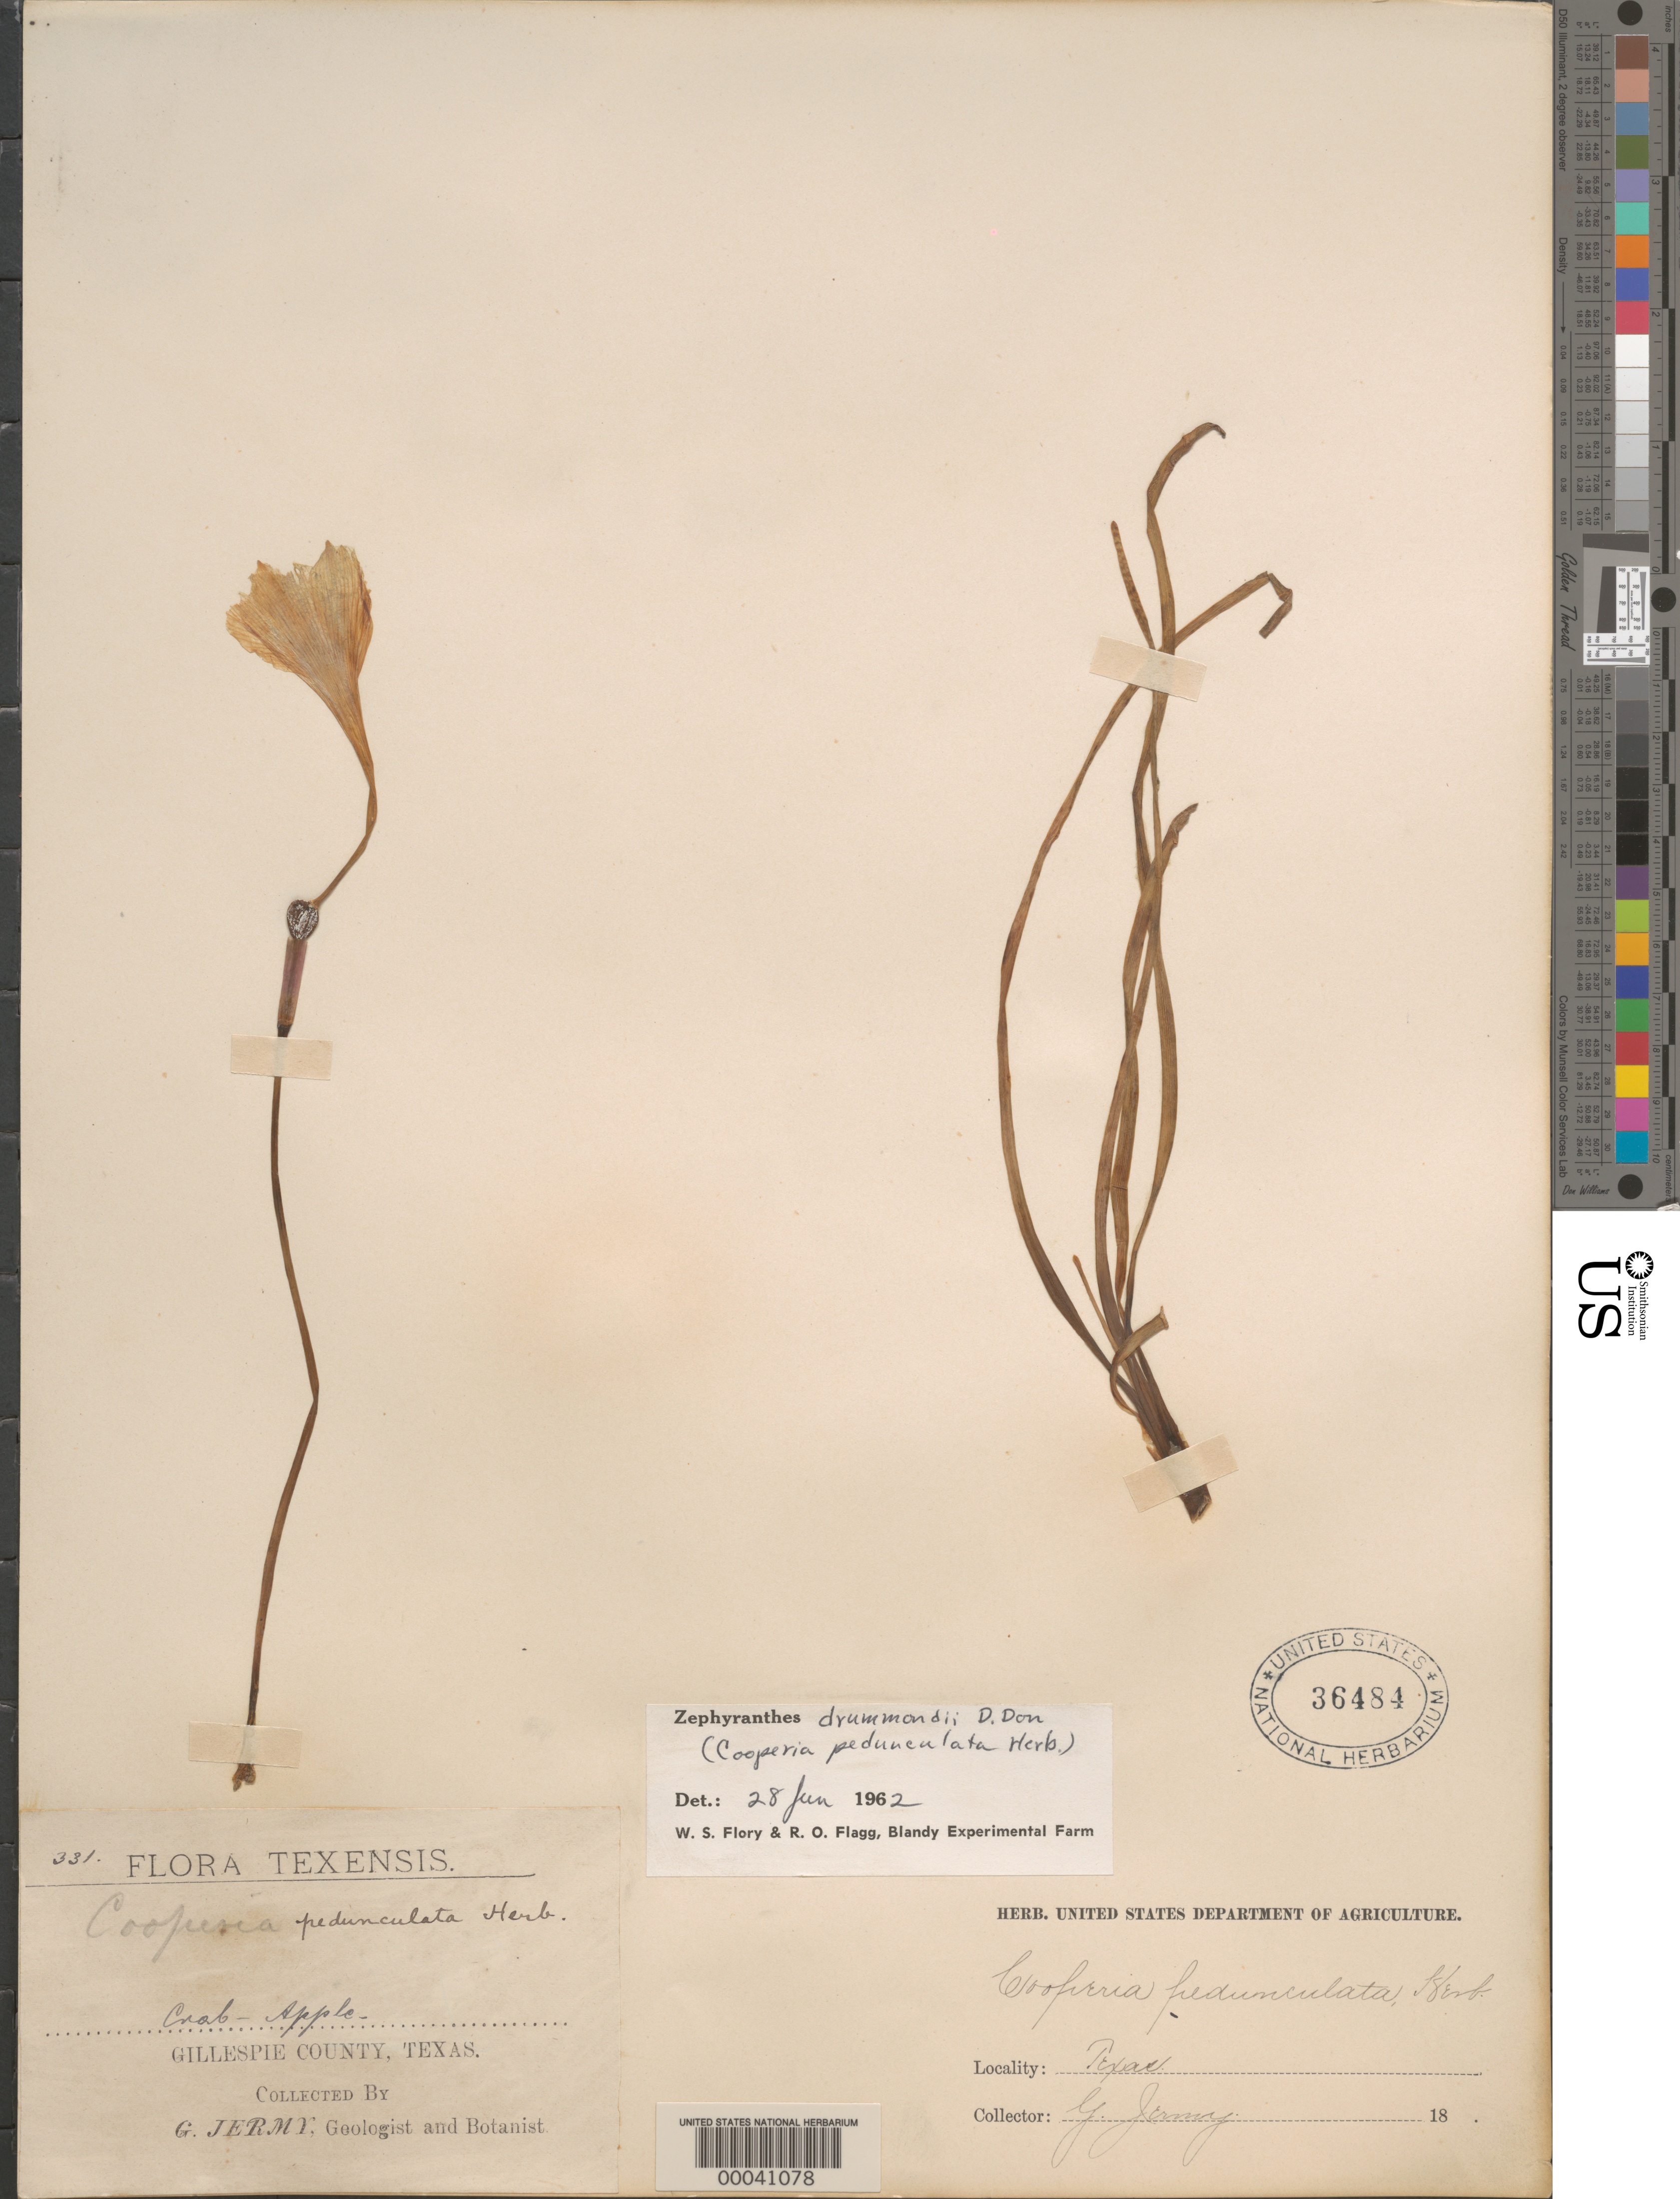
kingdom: Plantae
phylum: Tracheophyta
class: Liliopsida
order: Asparagales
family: Amaryllidaceae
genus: Zephyranthes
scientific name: Zephyranthes drummondii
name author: D. Don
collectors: G. Jermy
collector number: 331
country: United States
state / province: Texas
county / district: Gillespie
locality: Crab-apple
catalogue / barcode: US 36484